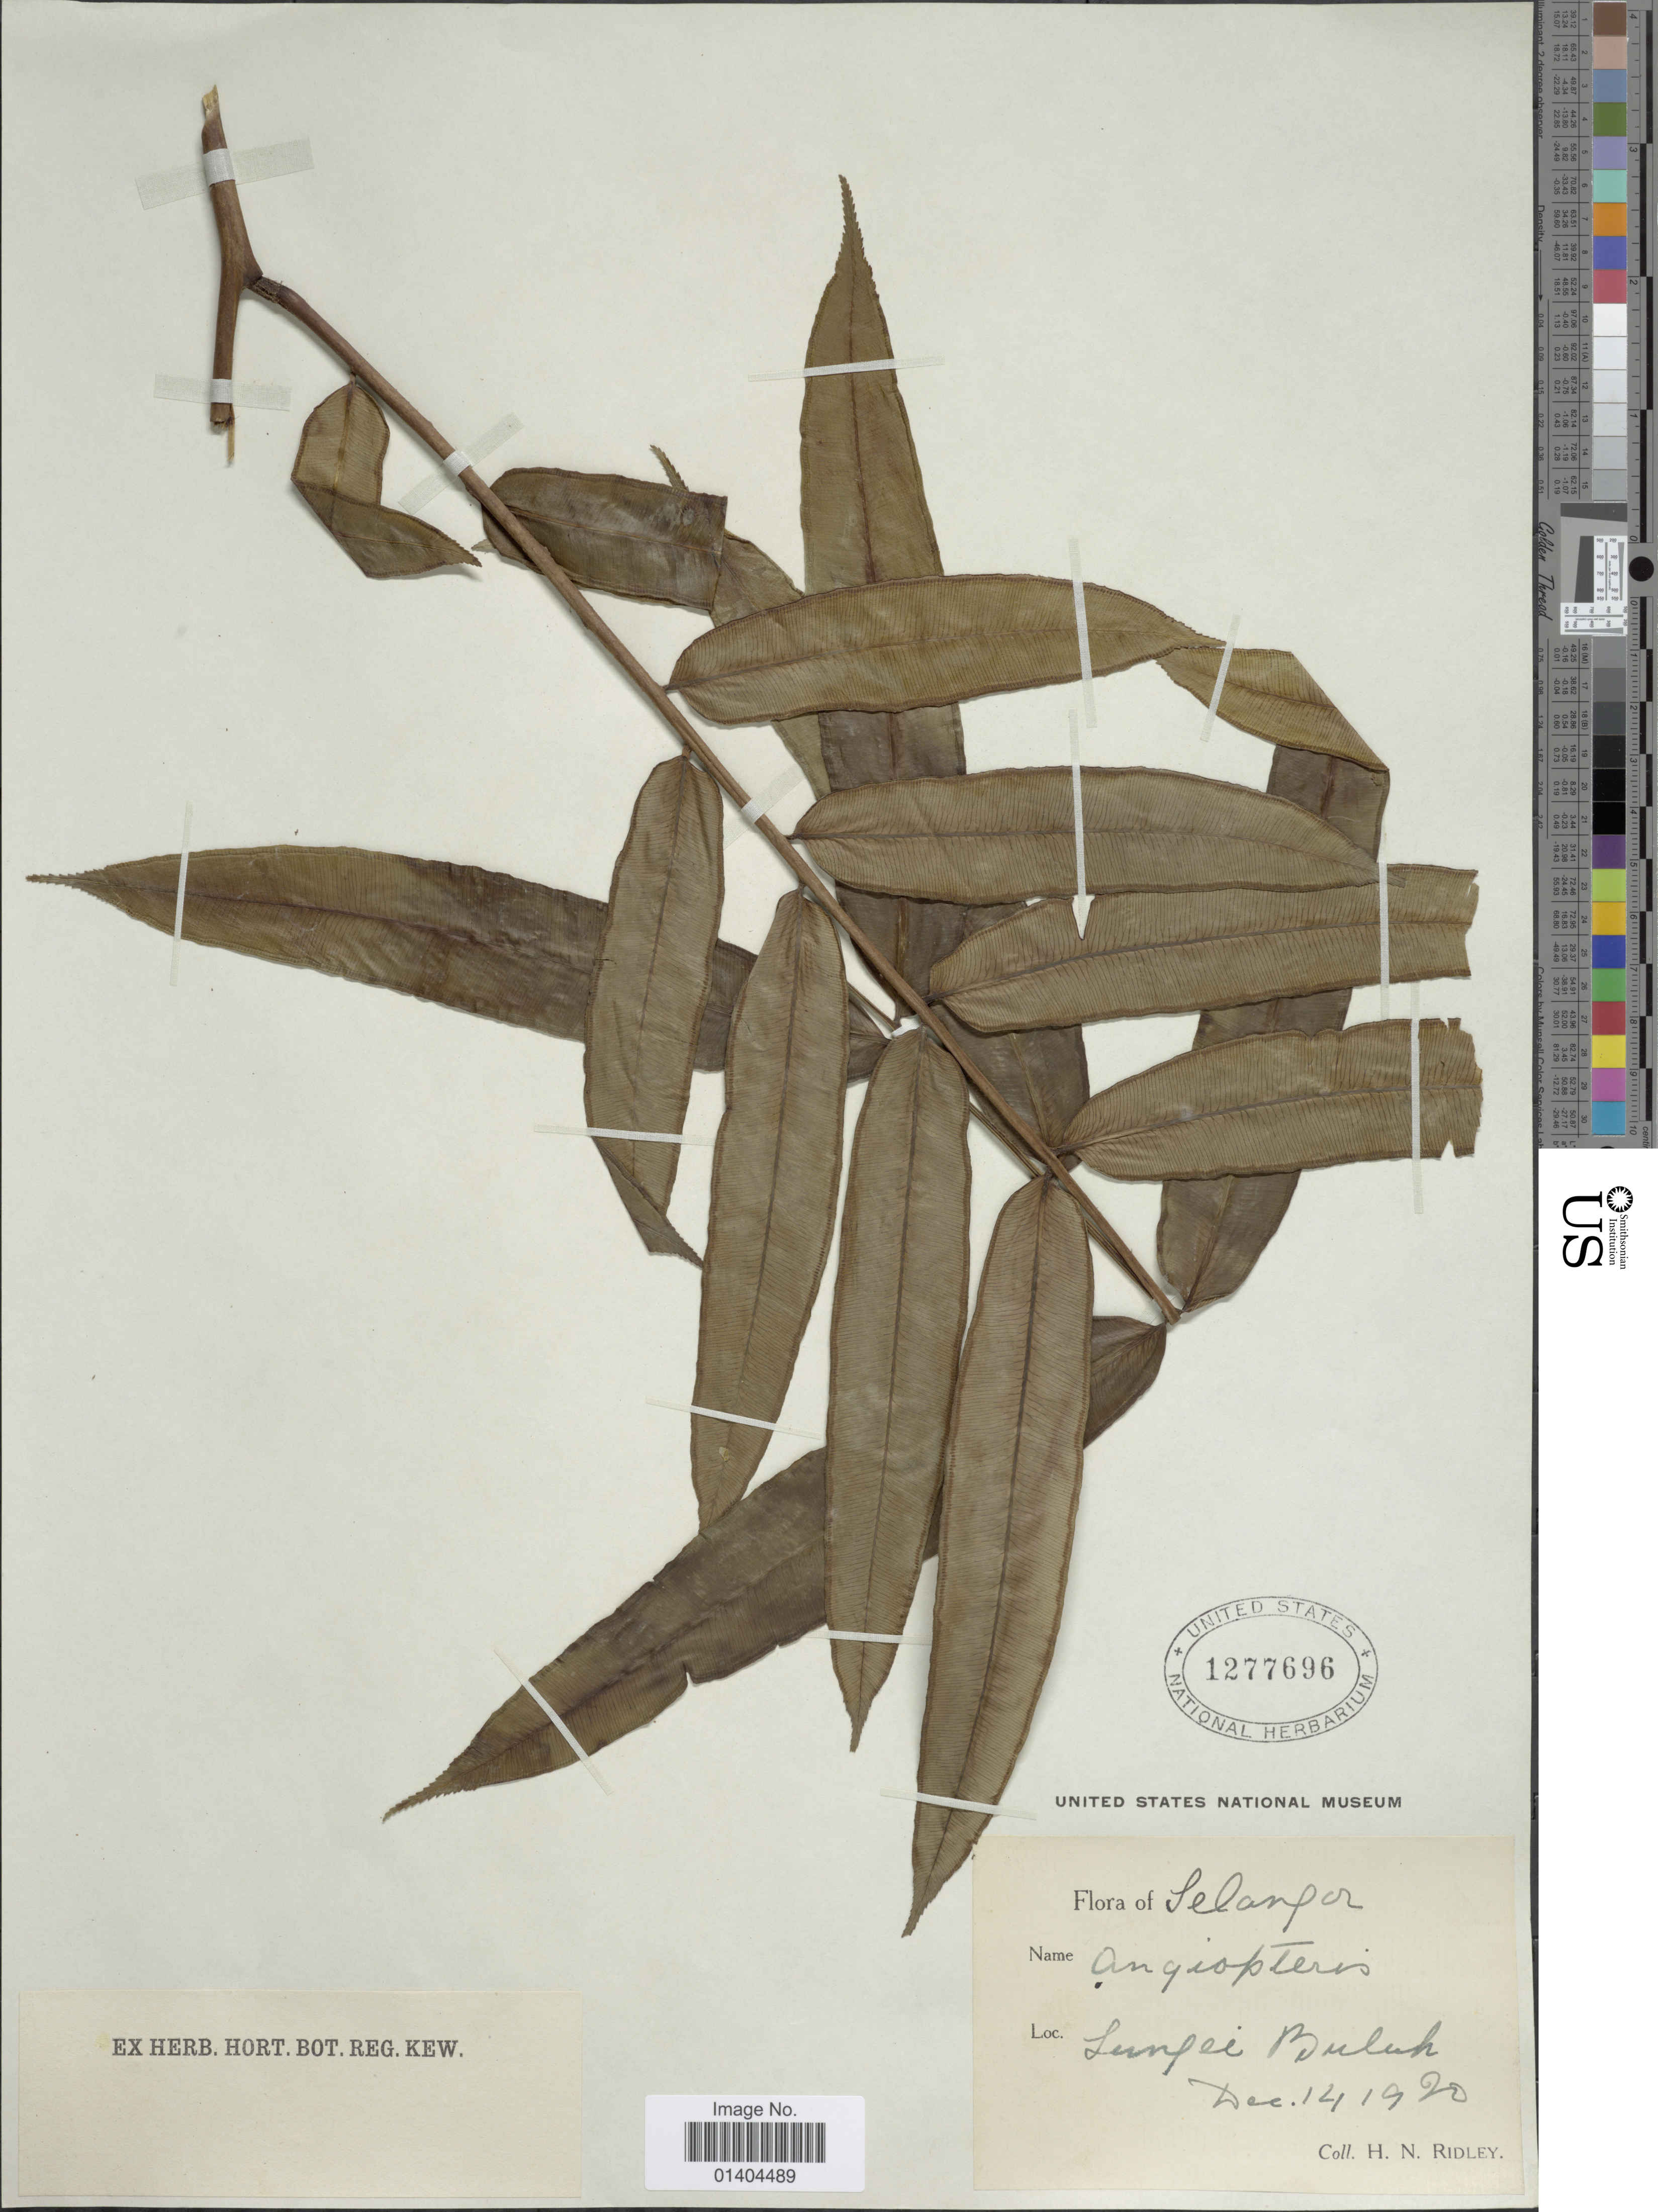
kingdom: Plantae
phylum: Tracheophyta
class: Polypodiopsida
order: Marattiales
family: Marattiaceae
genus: Angiopteris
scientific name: Angiopteris evecta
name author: (G. Forst.) Hoffm.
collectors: H. N. Ridley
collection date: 1920-12-14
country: Malaysia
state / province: Selangor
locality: Sungei Buluk. [interpreted]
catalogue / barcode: US 1277696